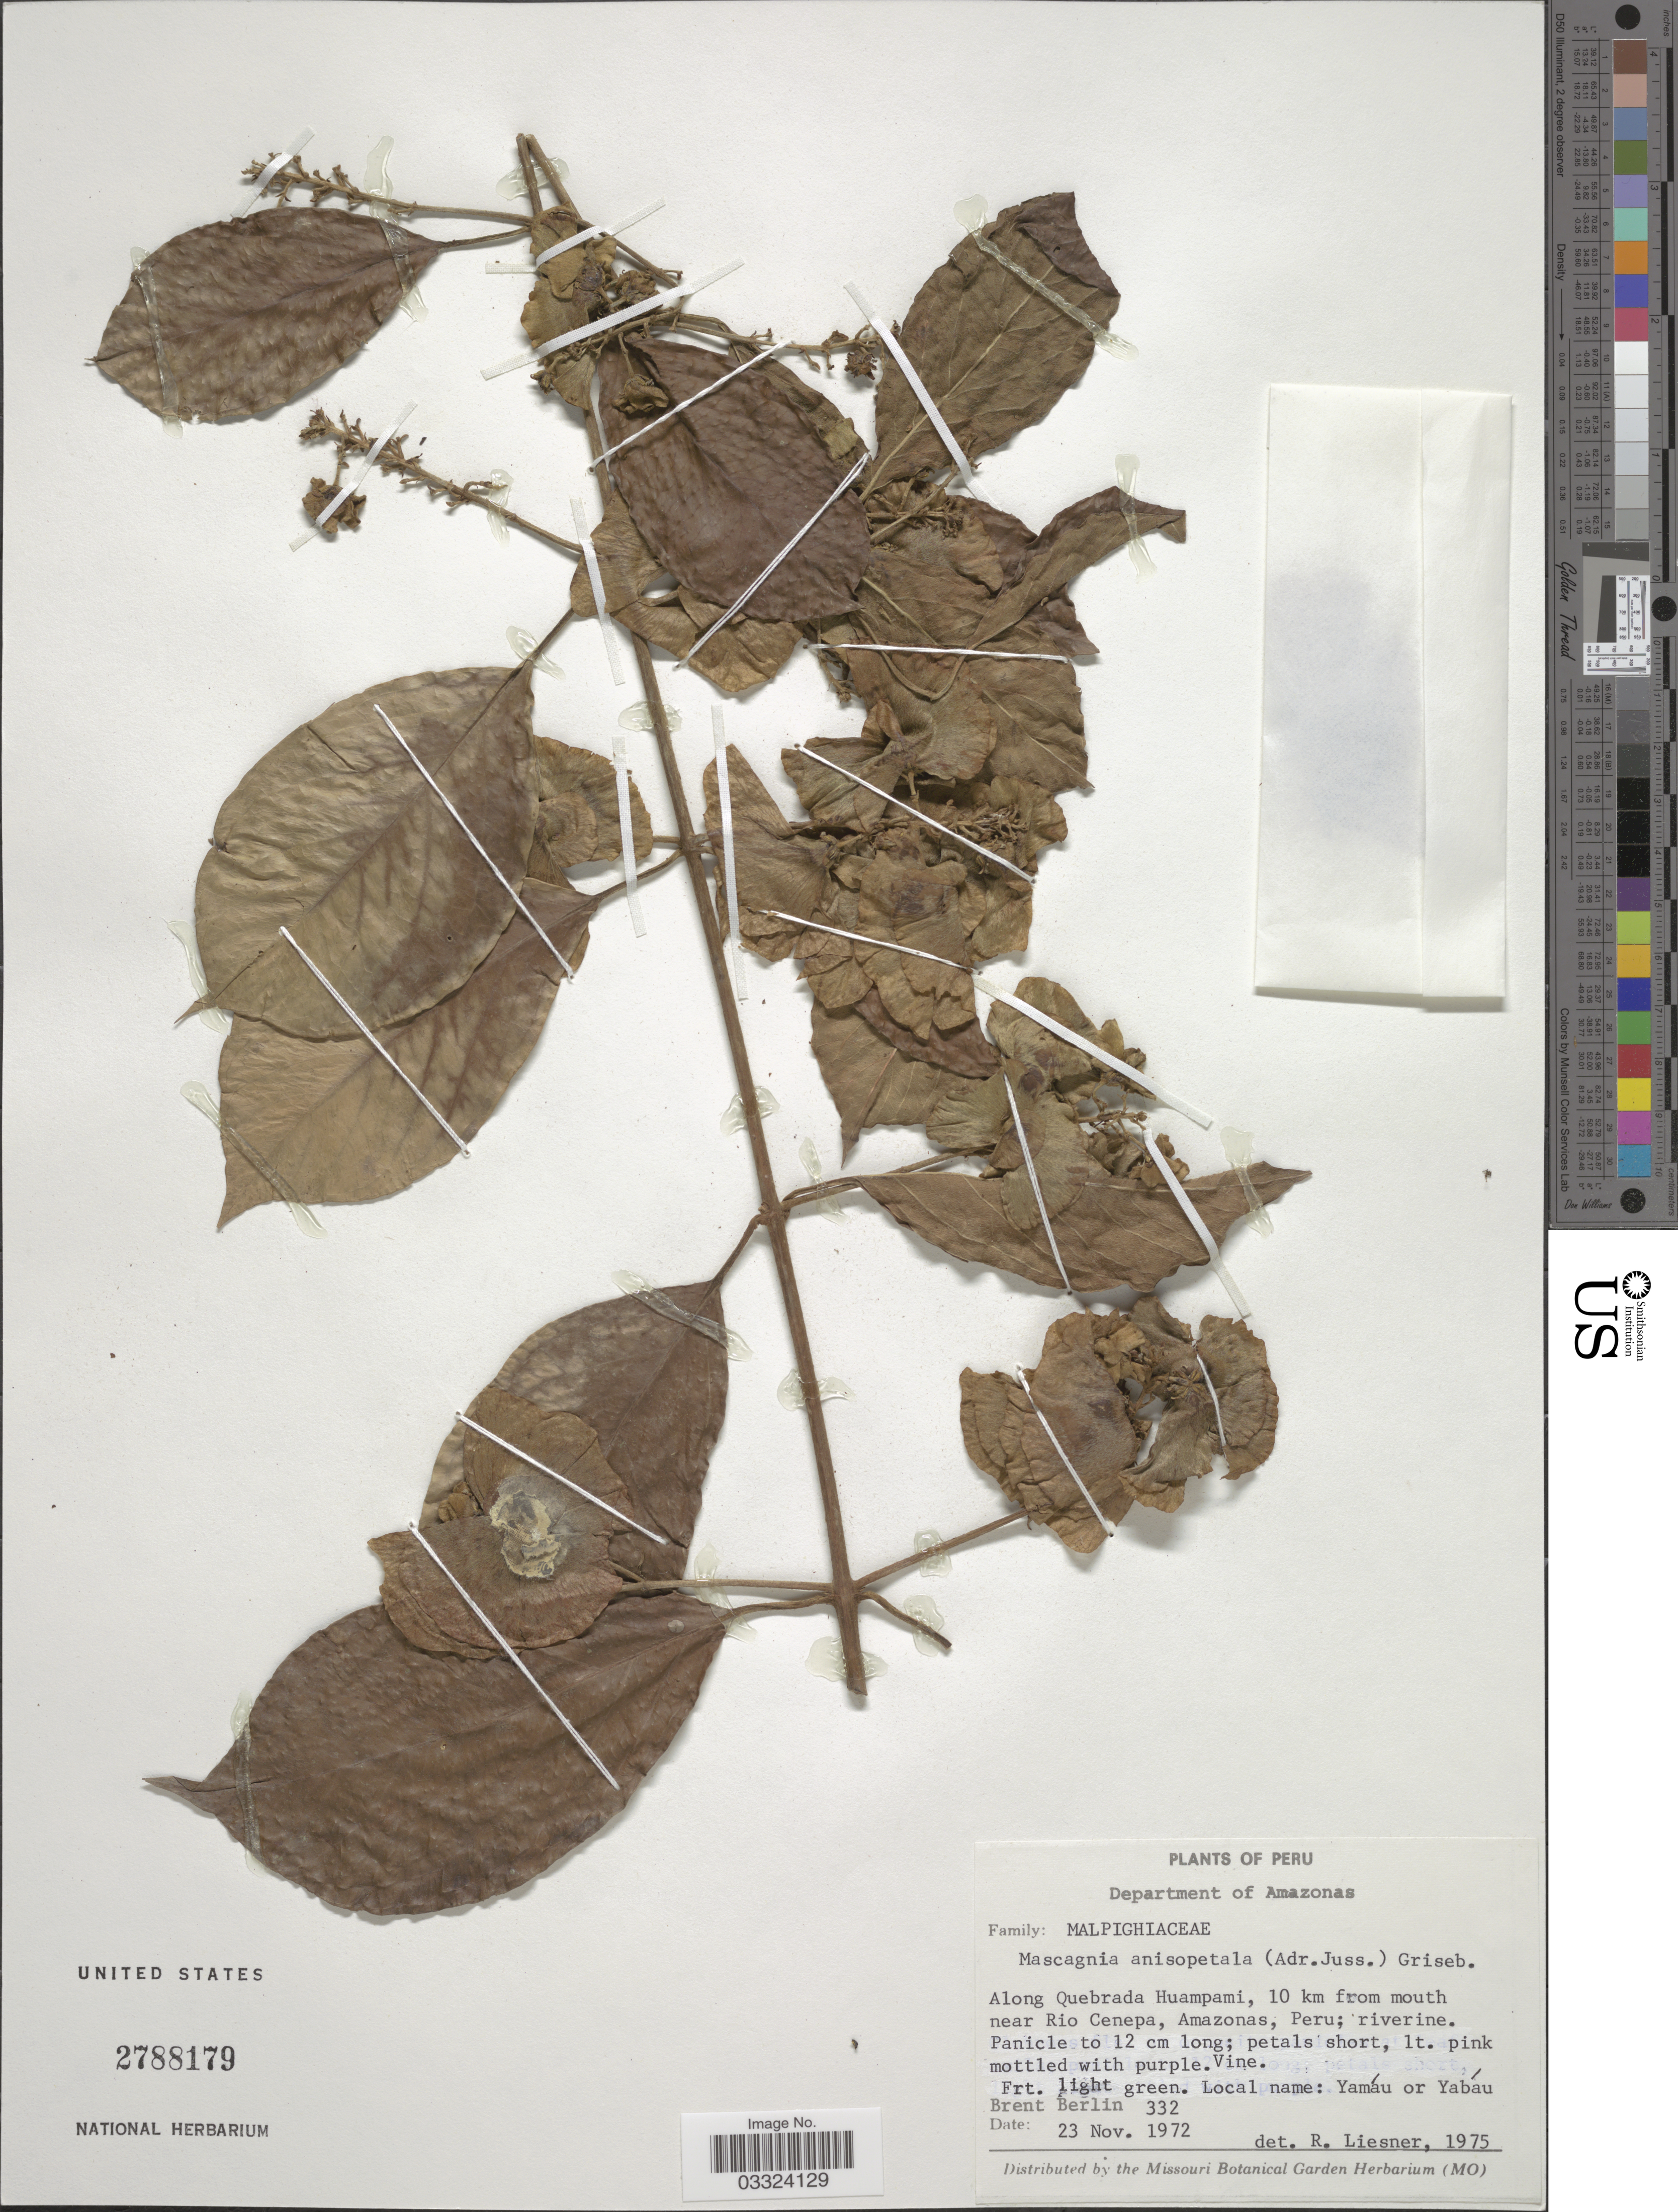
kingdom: Plantae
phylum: Tracheophyta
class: Magnoliopsida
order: Malpighiales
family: Malpighiaceae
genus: Alicia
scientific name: Alicia anisopetala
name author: (A. Juss.) W.R. Anderson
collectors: B. Berlin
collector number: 332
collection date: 1972-11-23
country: Peru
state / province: Amazonas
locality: Department of Amazonas. Along Quebrada Huampami, 10 km from mouth near Rio Cenepa, Amazonas, Peru.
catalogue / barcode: US 2788179